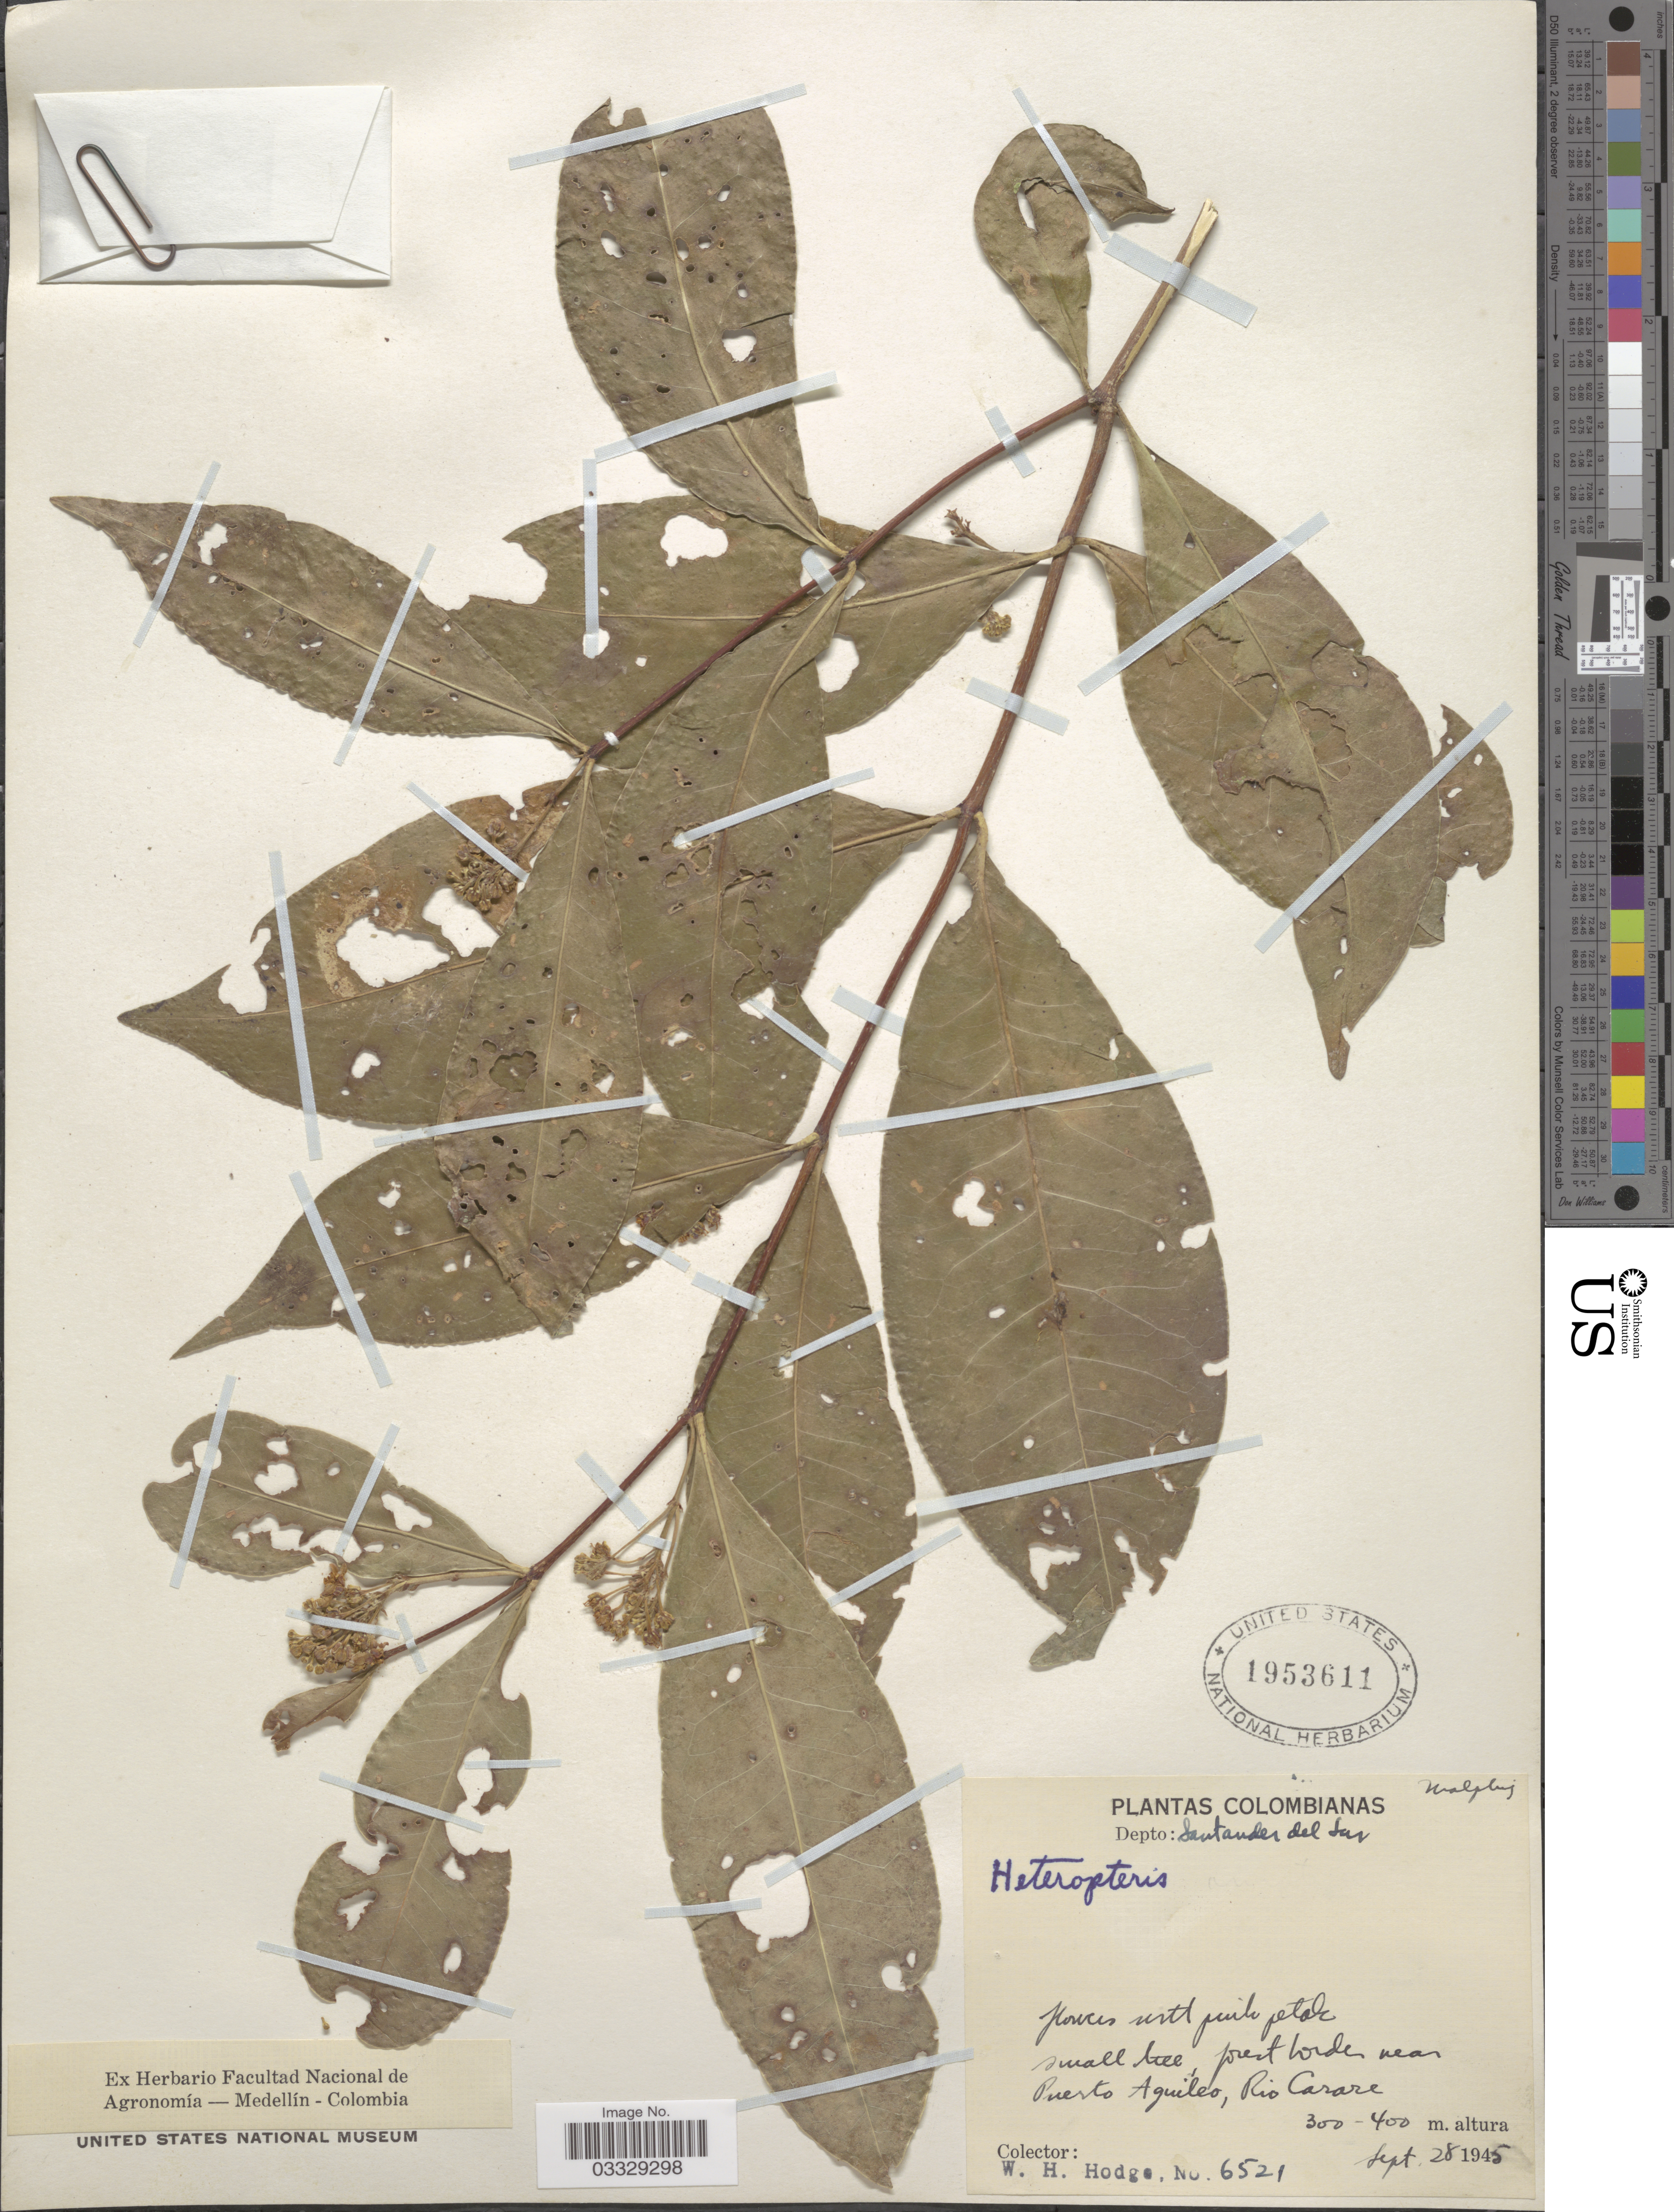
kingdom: Plantae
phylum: Tracheophyta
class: Magnoliopsida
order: Malpighiales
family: Malpighiaceae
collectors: W. Hodge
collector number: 6521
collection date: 1945-09-28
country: Colombia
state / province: Santander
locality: Depto: Santander del Sur. Border near Puerto Aquileo, Rio Carare.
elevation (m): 300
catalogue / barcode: US 1953611